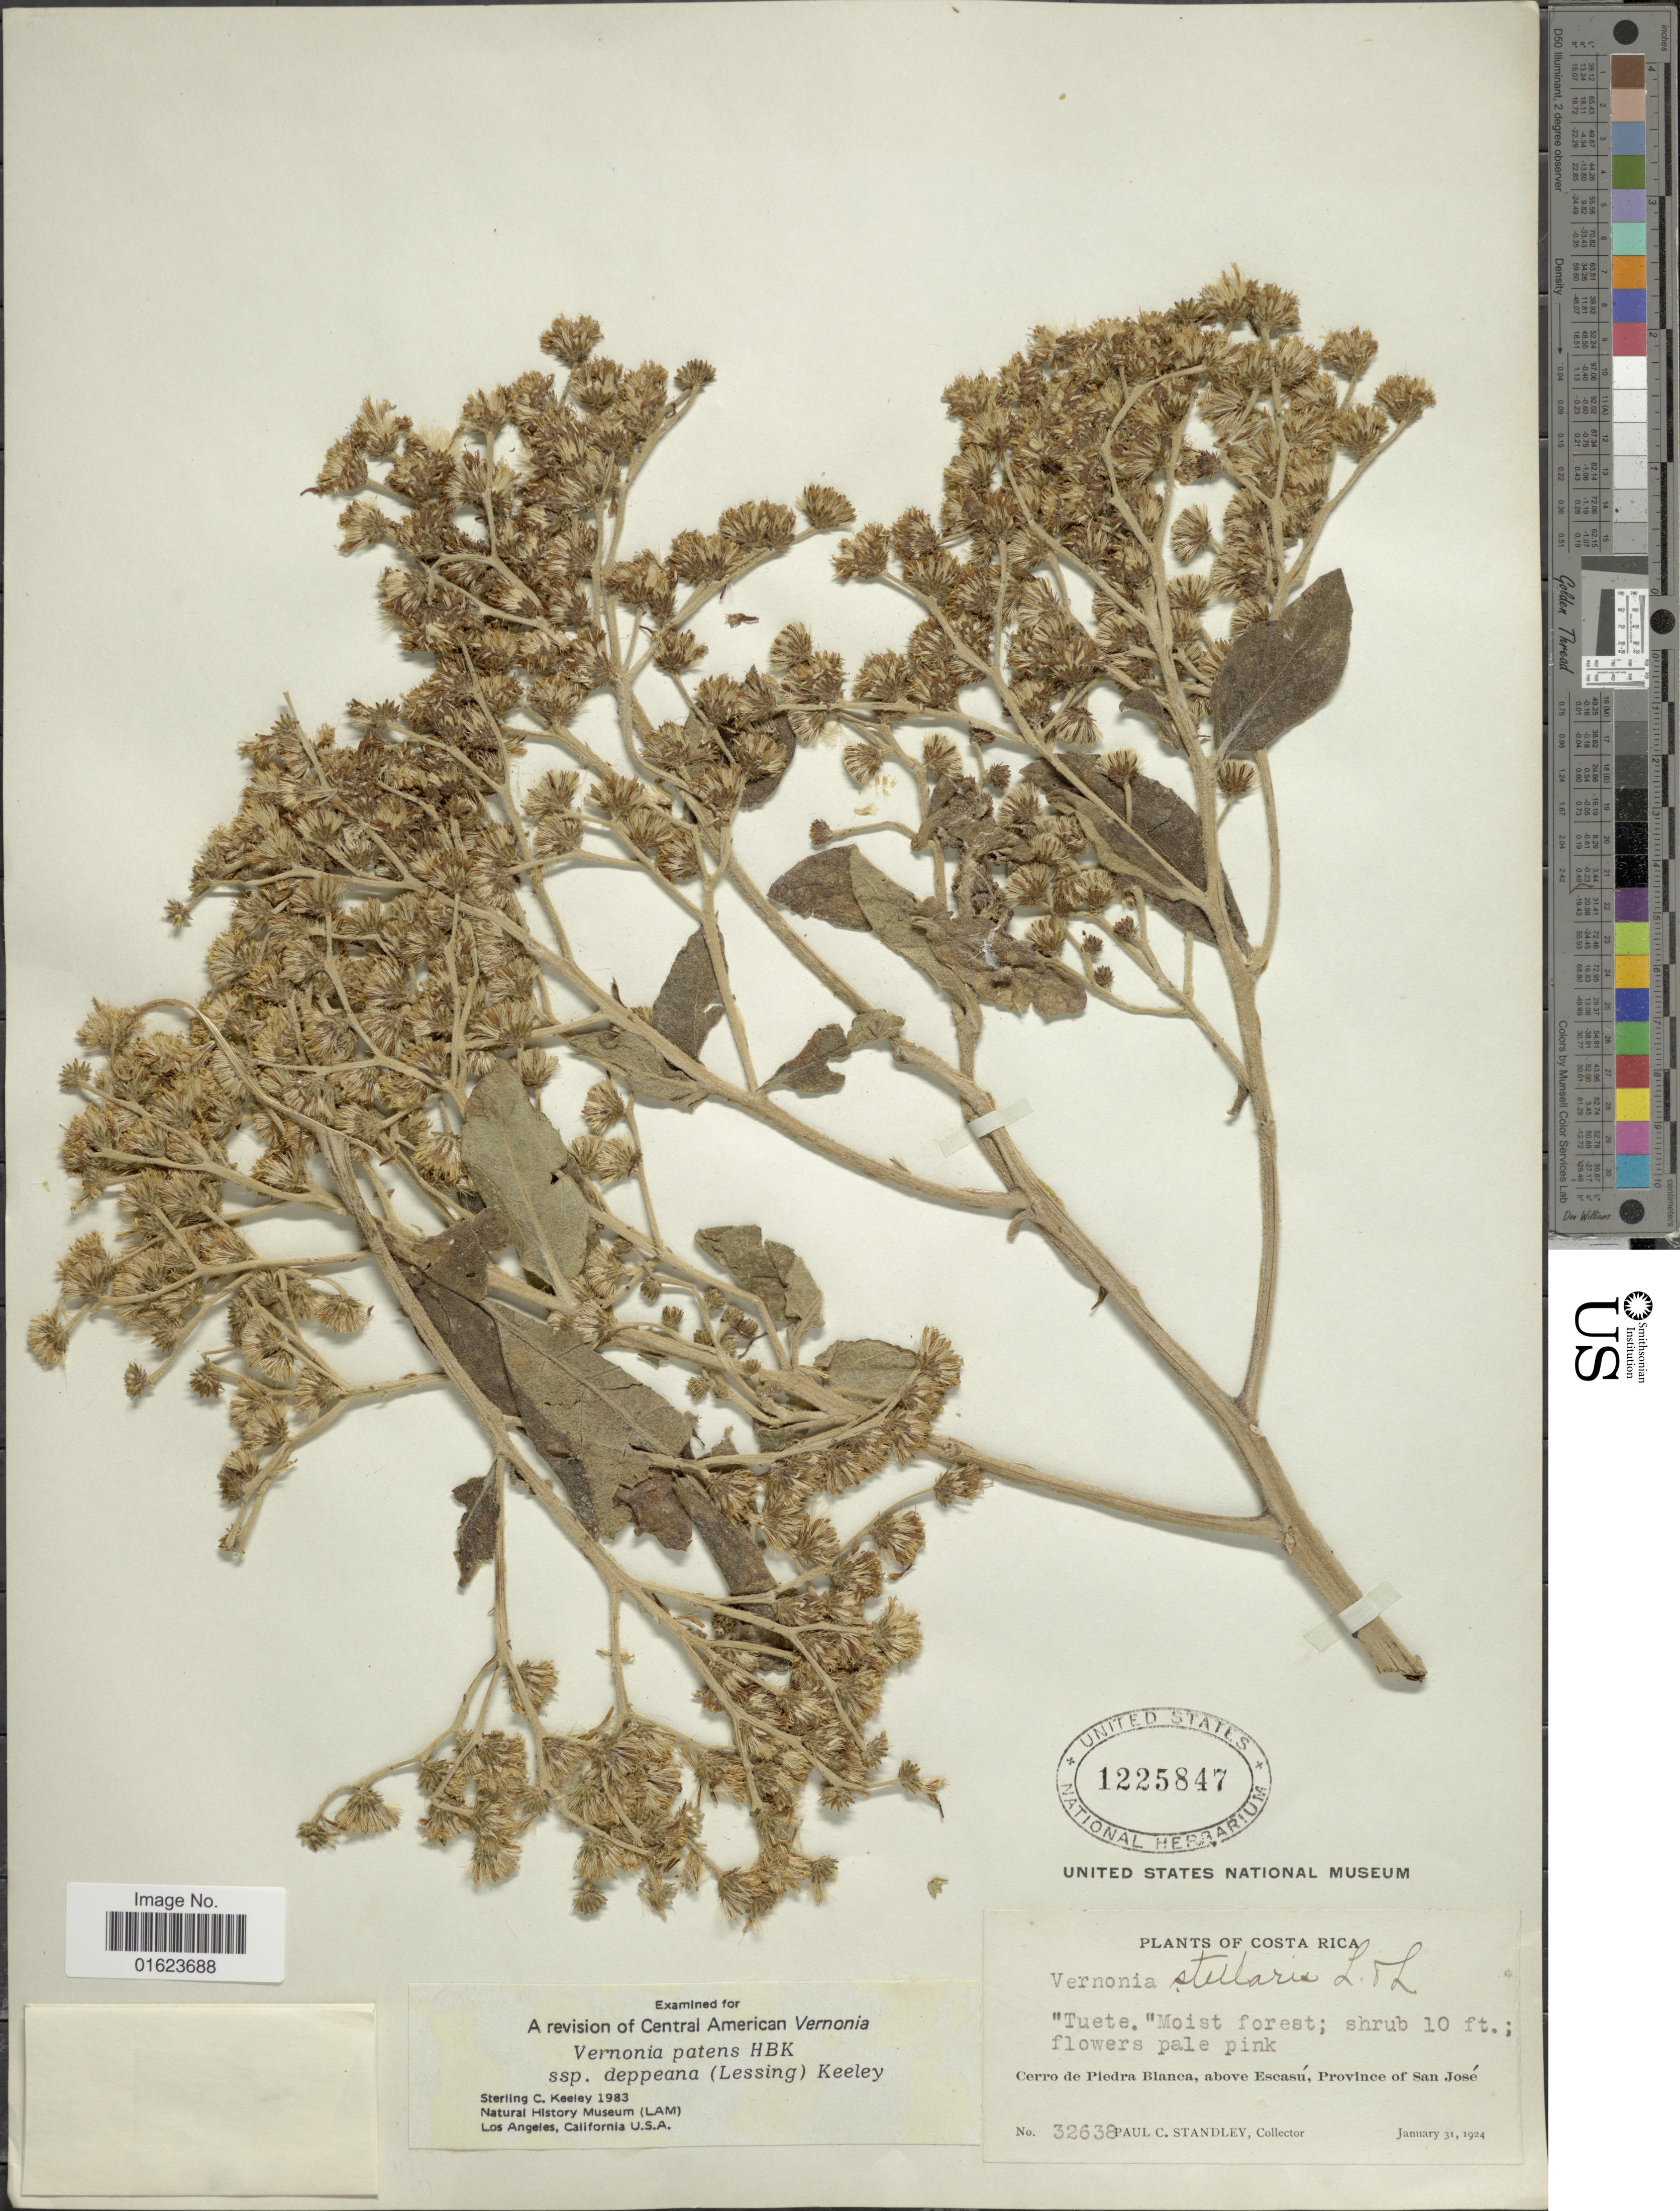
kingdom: Plantae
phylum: Tracheophyta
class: Magnoliopsida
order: Asterales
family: Asteraceae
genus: Vernonanthura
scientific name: Vernonanthura deppeana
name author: (Less.) H. Rob.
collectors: P. C. Standley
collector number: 32638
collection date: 1924-01-31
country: Costa Rica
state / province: San José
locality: Costa Rica. Cerro de Piedra Blanca, above Escasu, province of San Jose.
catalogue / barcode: US 1225847